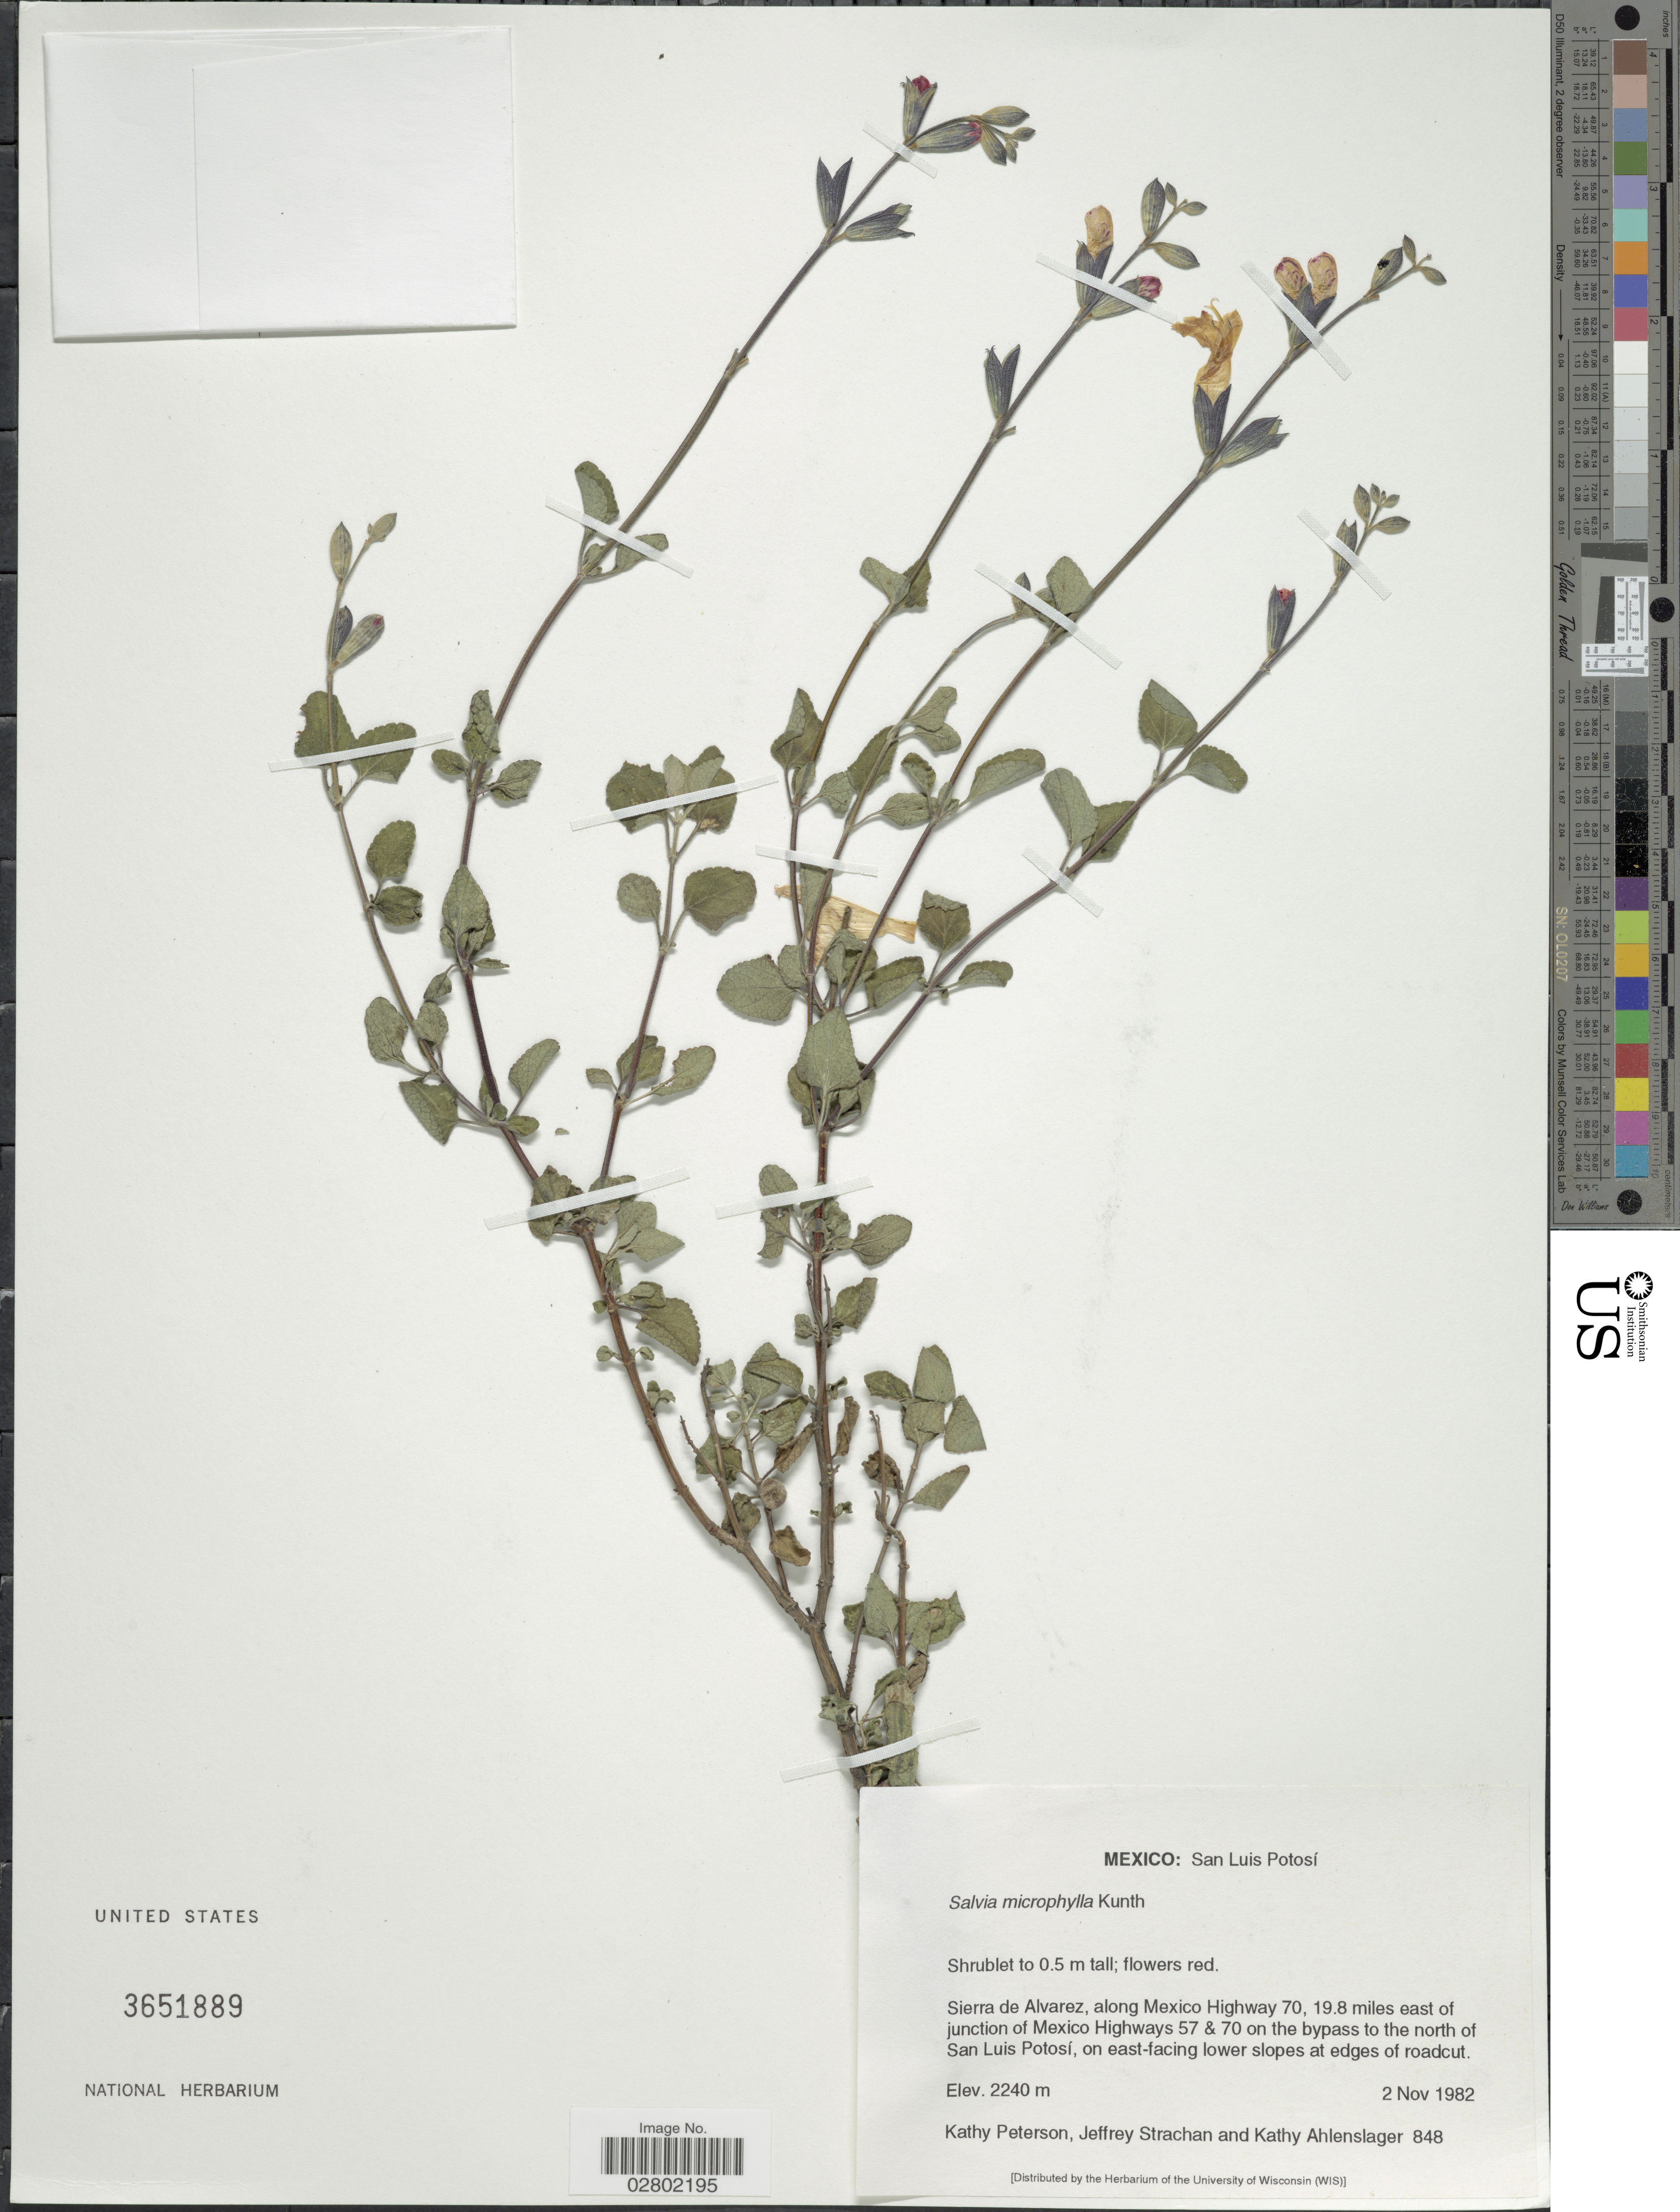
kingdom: Plantae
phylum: Tracheophyta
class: Magnoliopsida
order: Lamiales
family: Lamiaceae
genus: Salvia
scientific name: Salvia microphylla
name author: Kunth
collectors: K. Peterson, J. Strachan & K. Ahlenslager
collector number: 848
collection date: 1982-11-02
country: Mexico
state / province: San Luis Potosí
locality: Sierra de Alvarez, along Mexico Highway 70, 19.8 miles east of junction of Mexico Highway 57 & 70 on the bypass to the north of San Luis Potosí.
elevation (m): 2240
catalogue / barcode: US 3651889